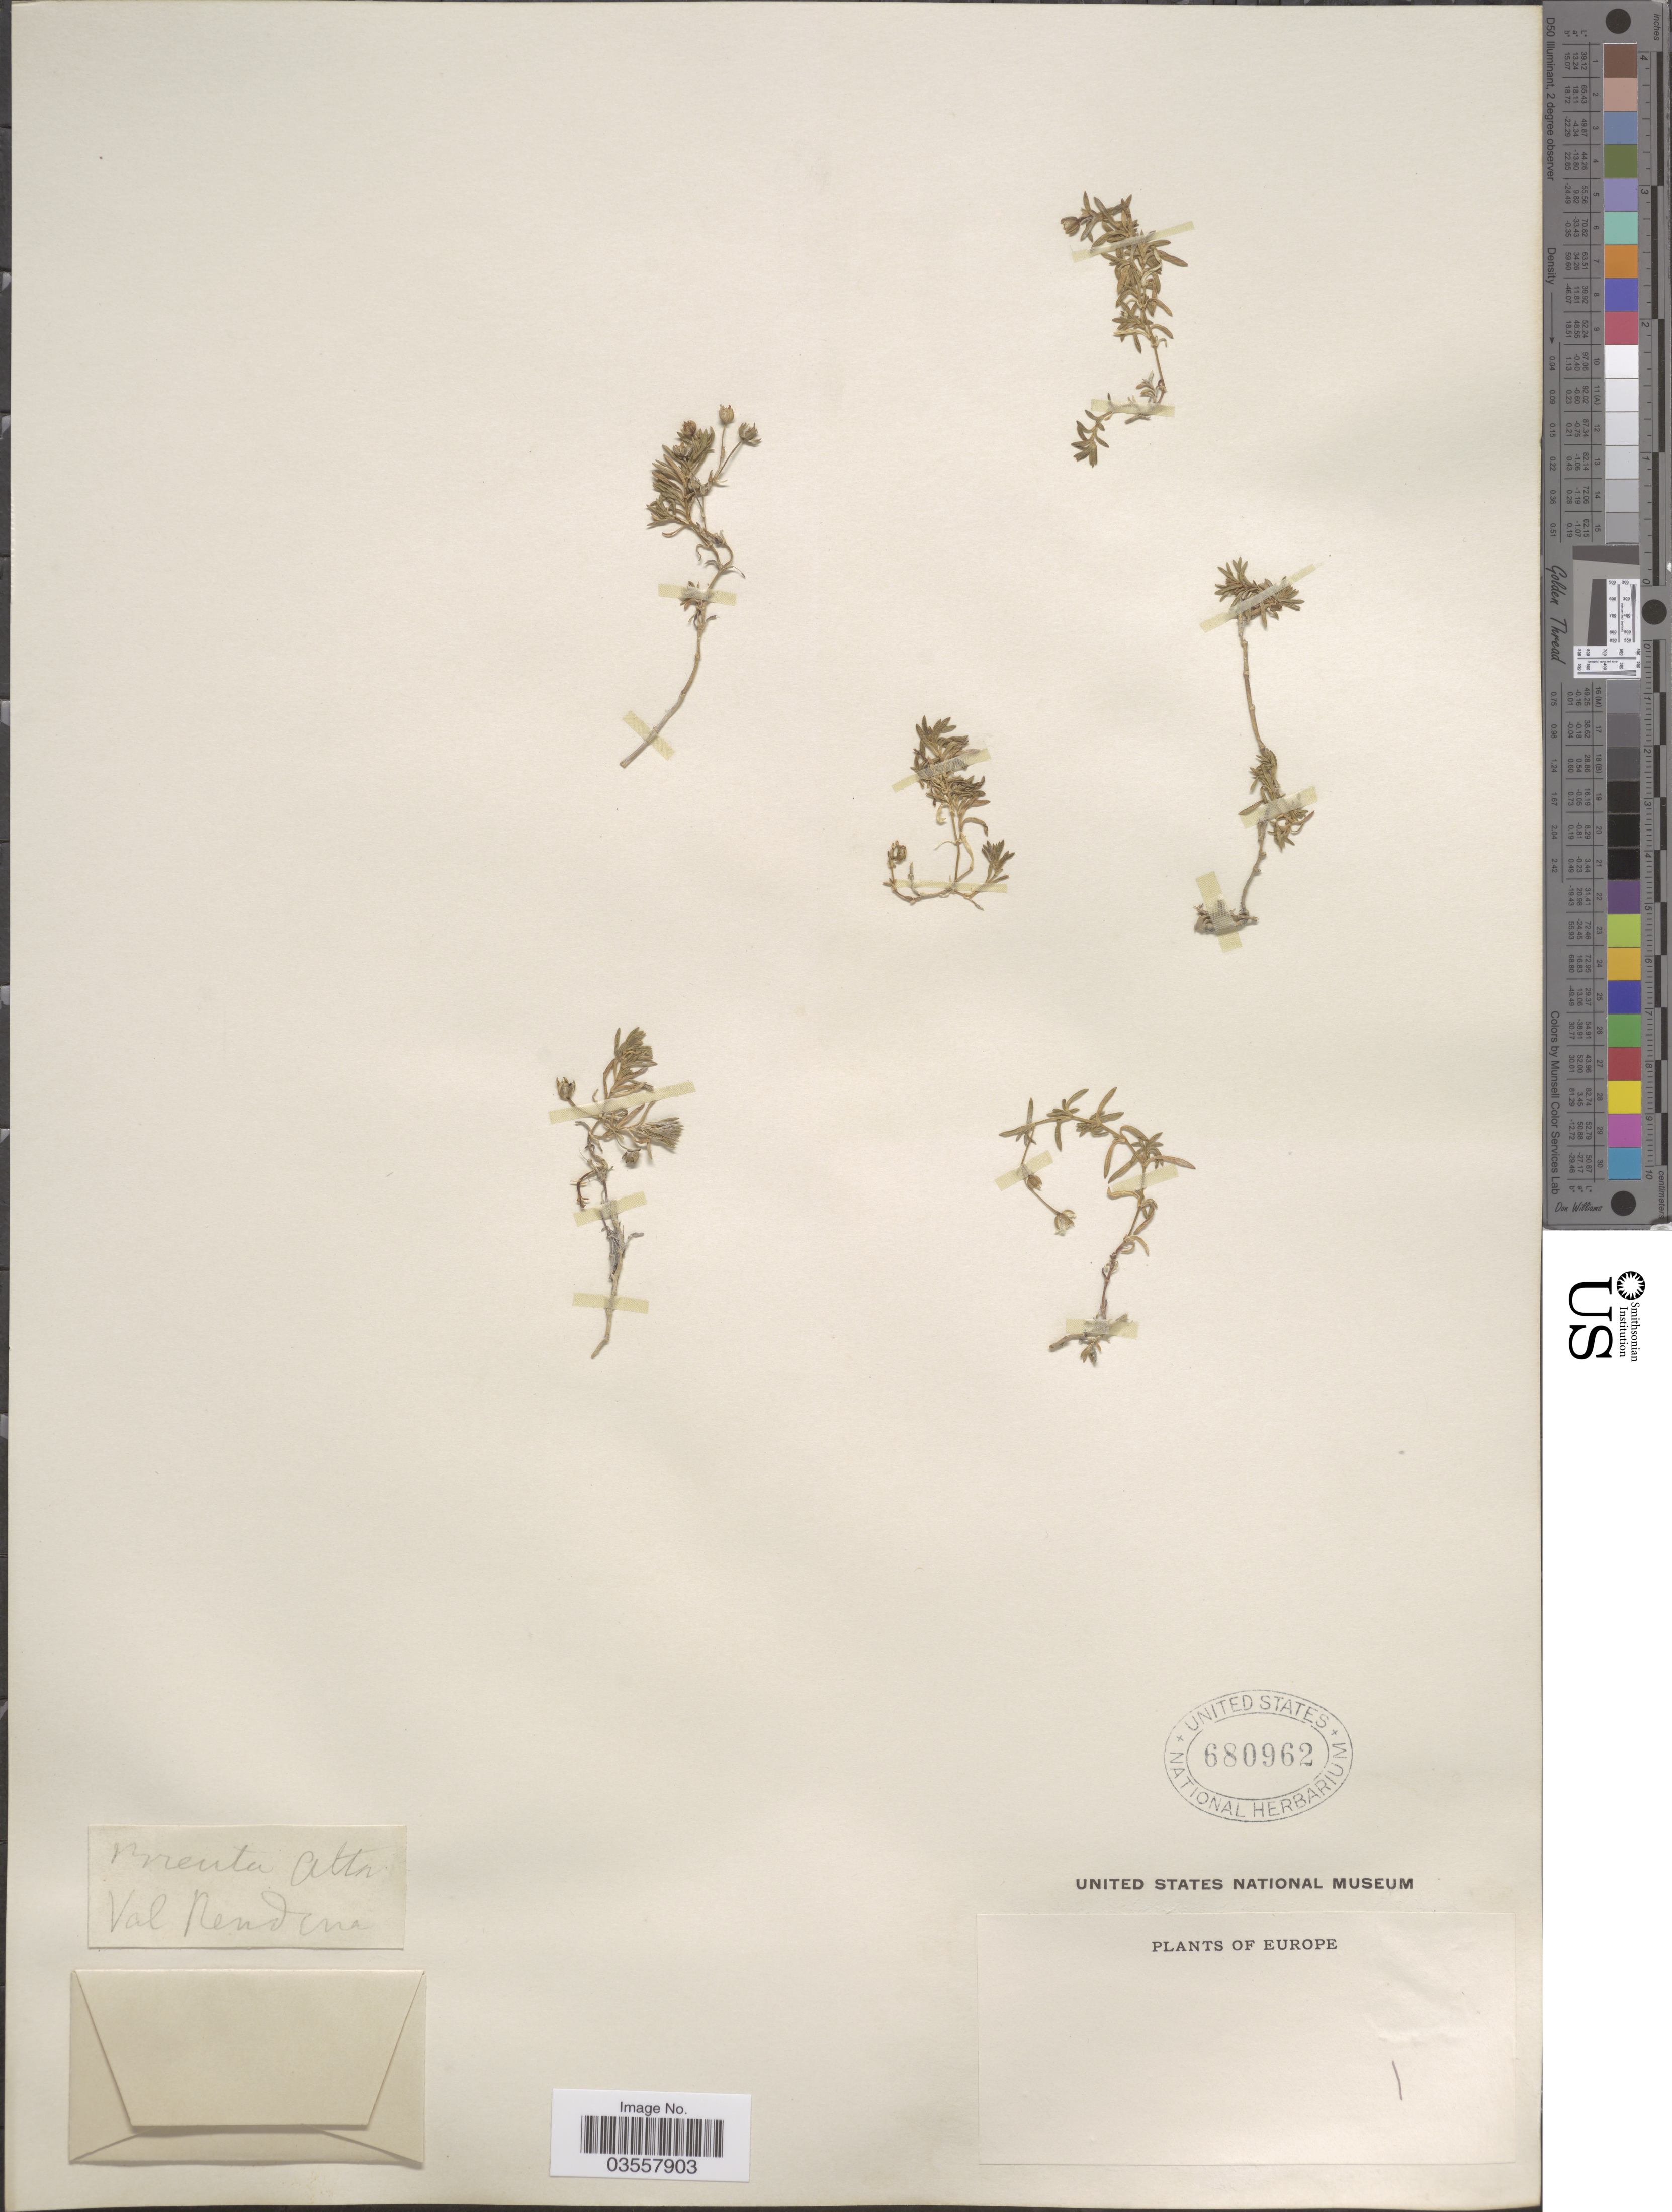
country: Italy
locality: Brenta Alta Val Rendena. Europe.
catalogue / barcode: US 680962